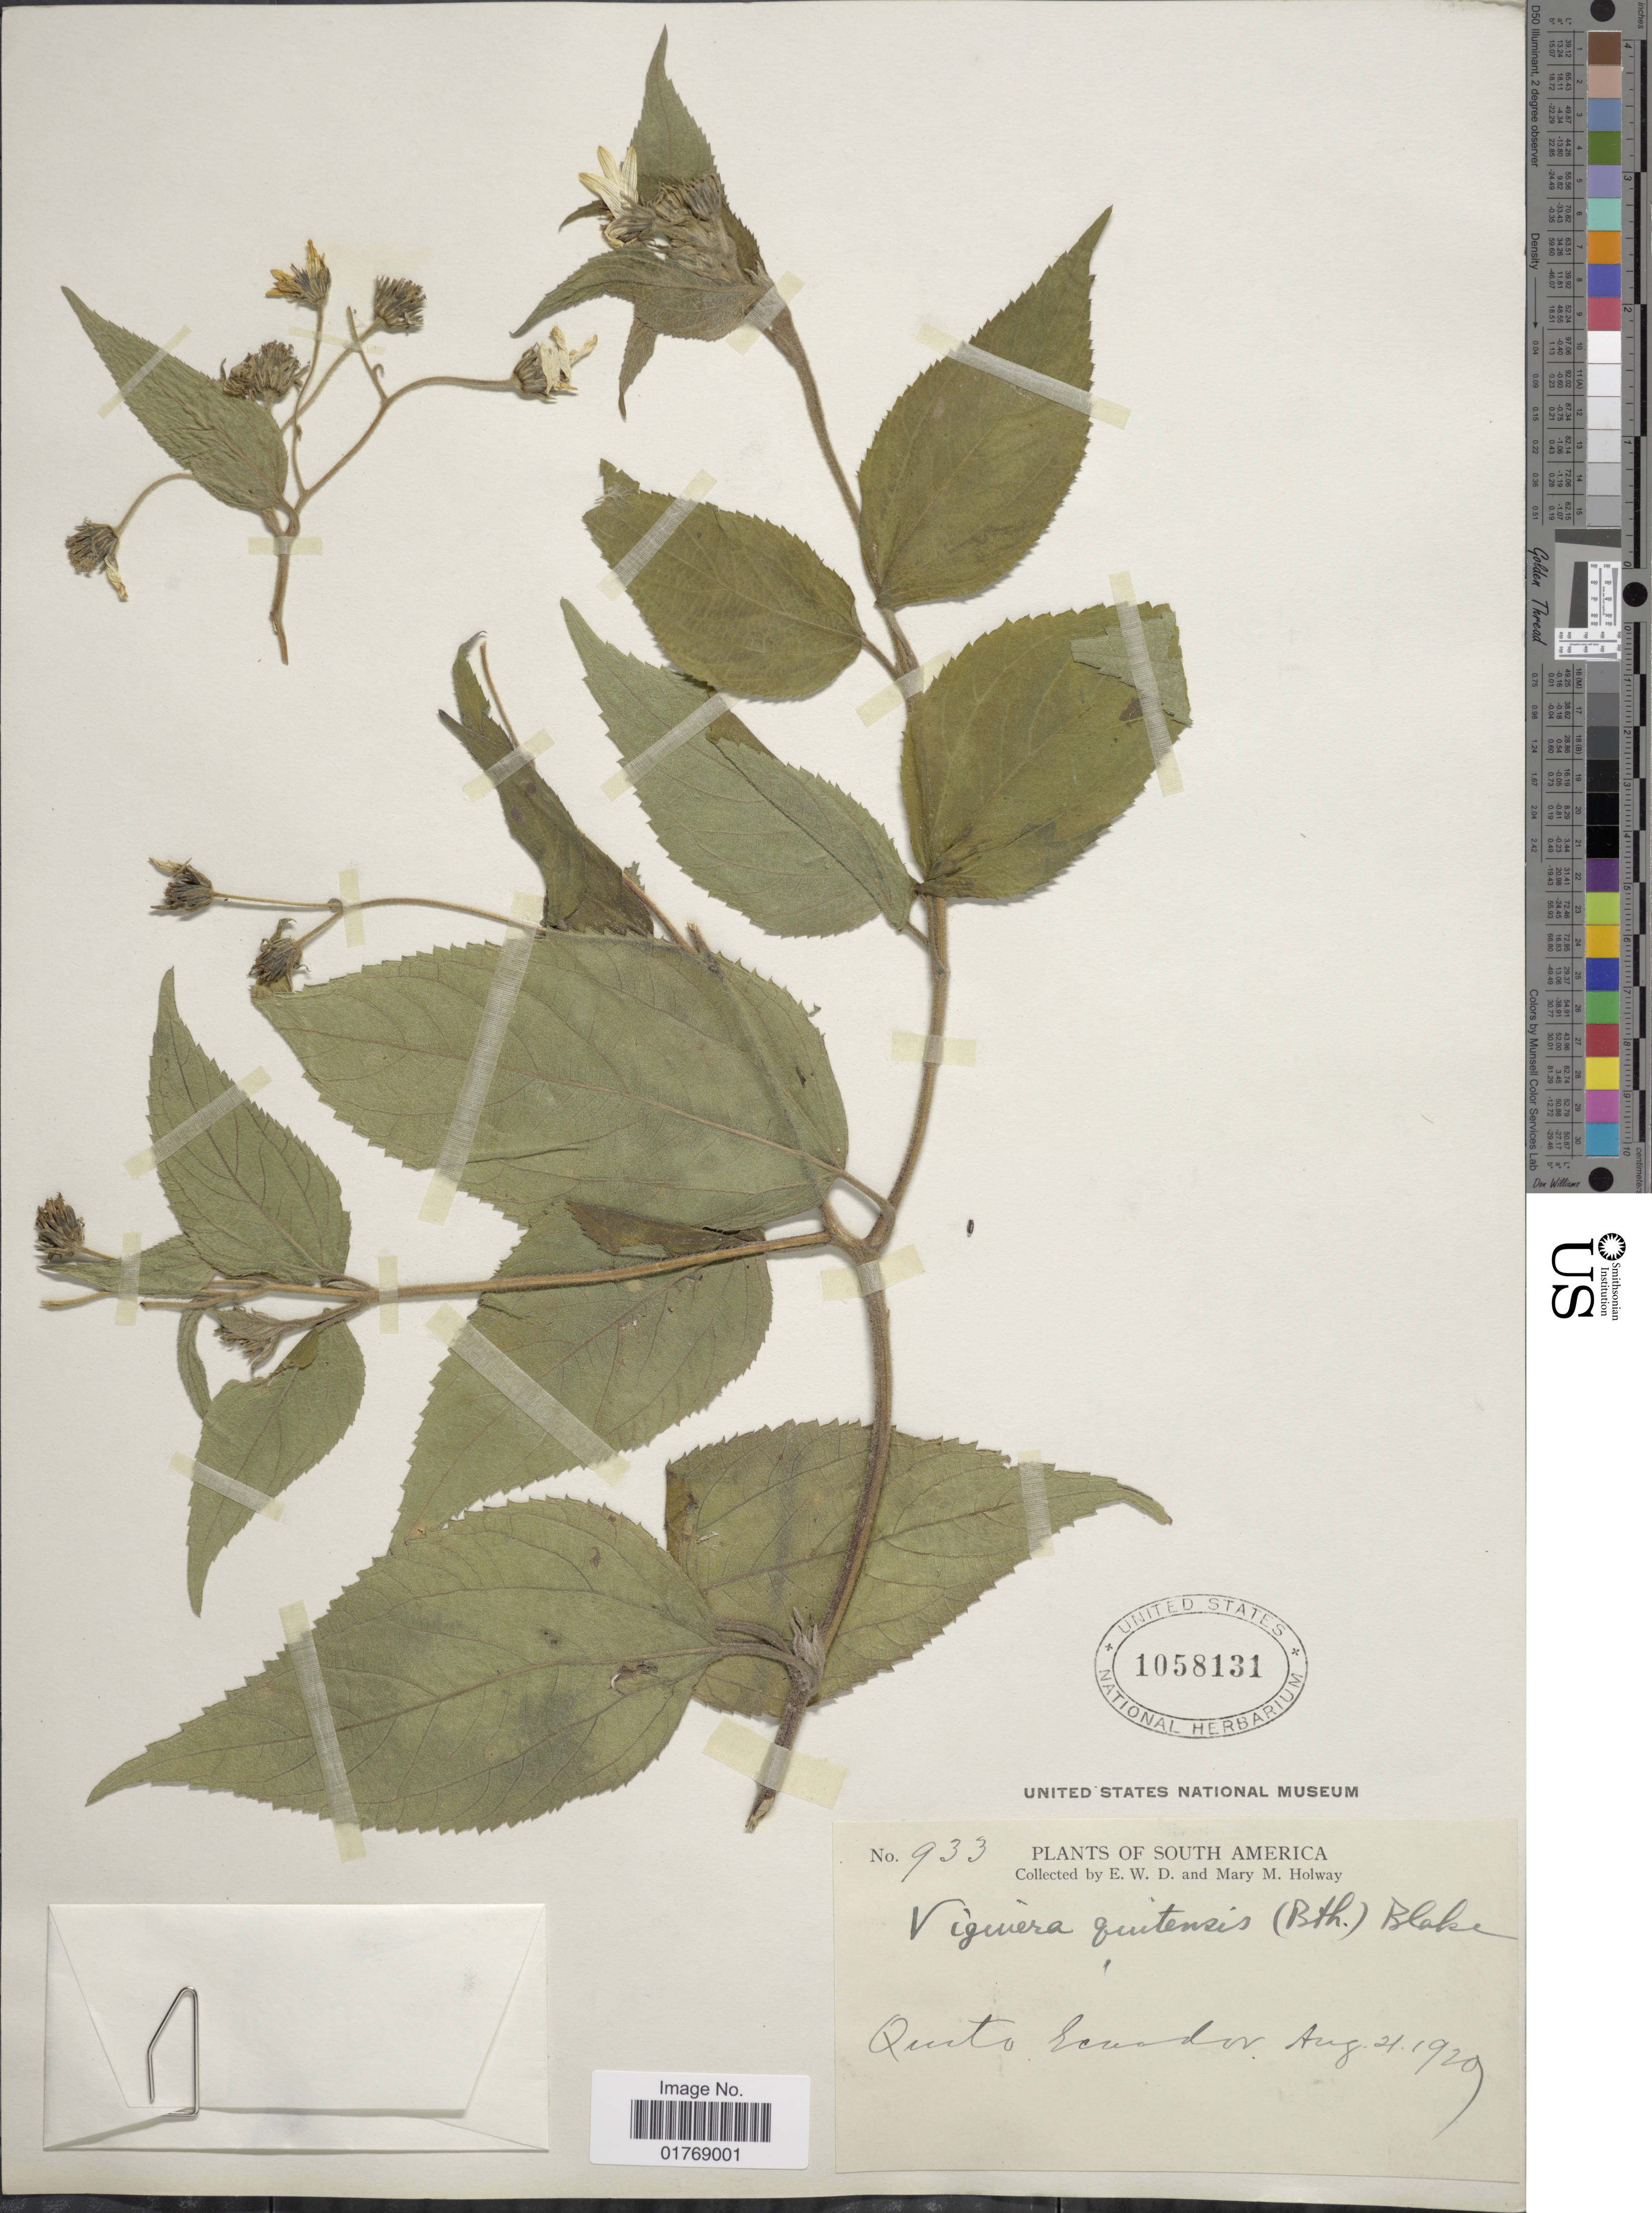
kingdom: Plantae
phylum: Tracheophyta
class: Magnoliopsida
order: Asterales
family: Asteraceae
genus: Viguiera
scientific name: Viguiera quitensis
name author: (Benth.) S.F. Blake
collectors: E. W. D. Holway & M. M. Holway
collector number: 933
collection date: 1929-08-21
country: Ecuador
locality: Quito, Ecuador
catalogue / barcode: US 1058131